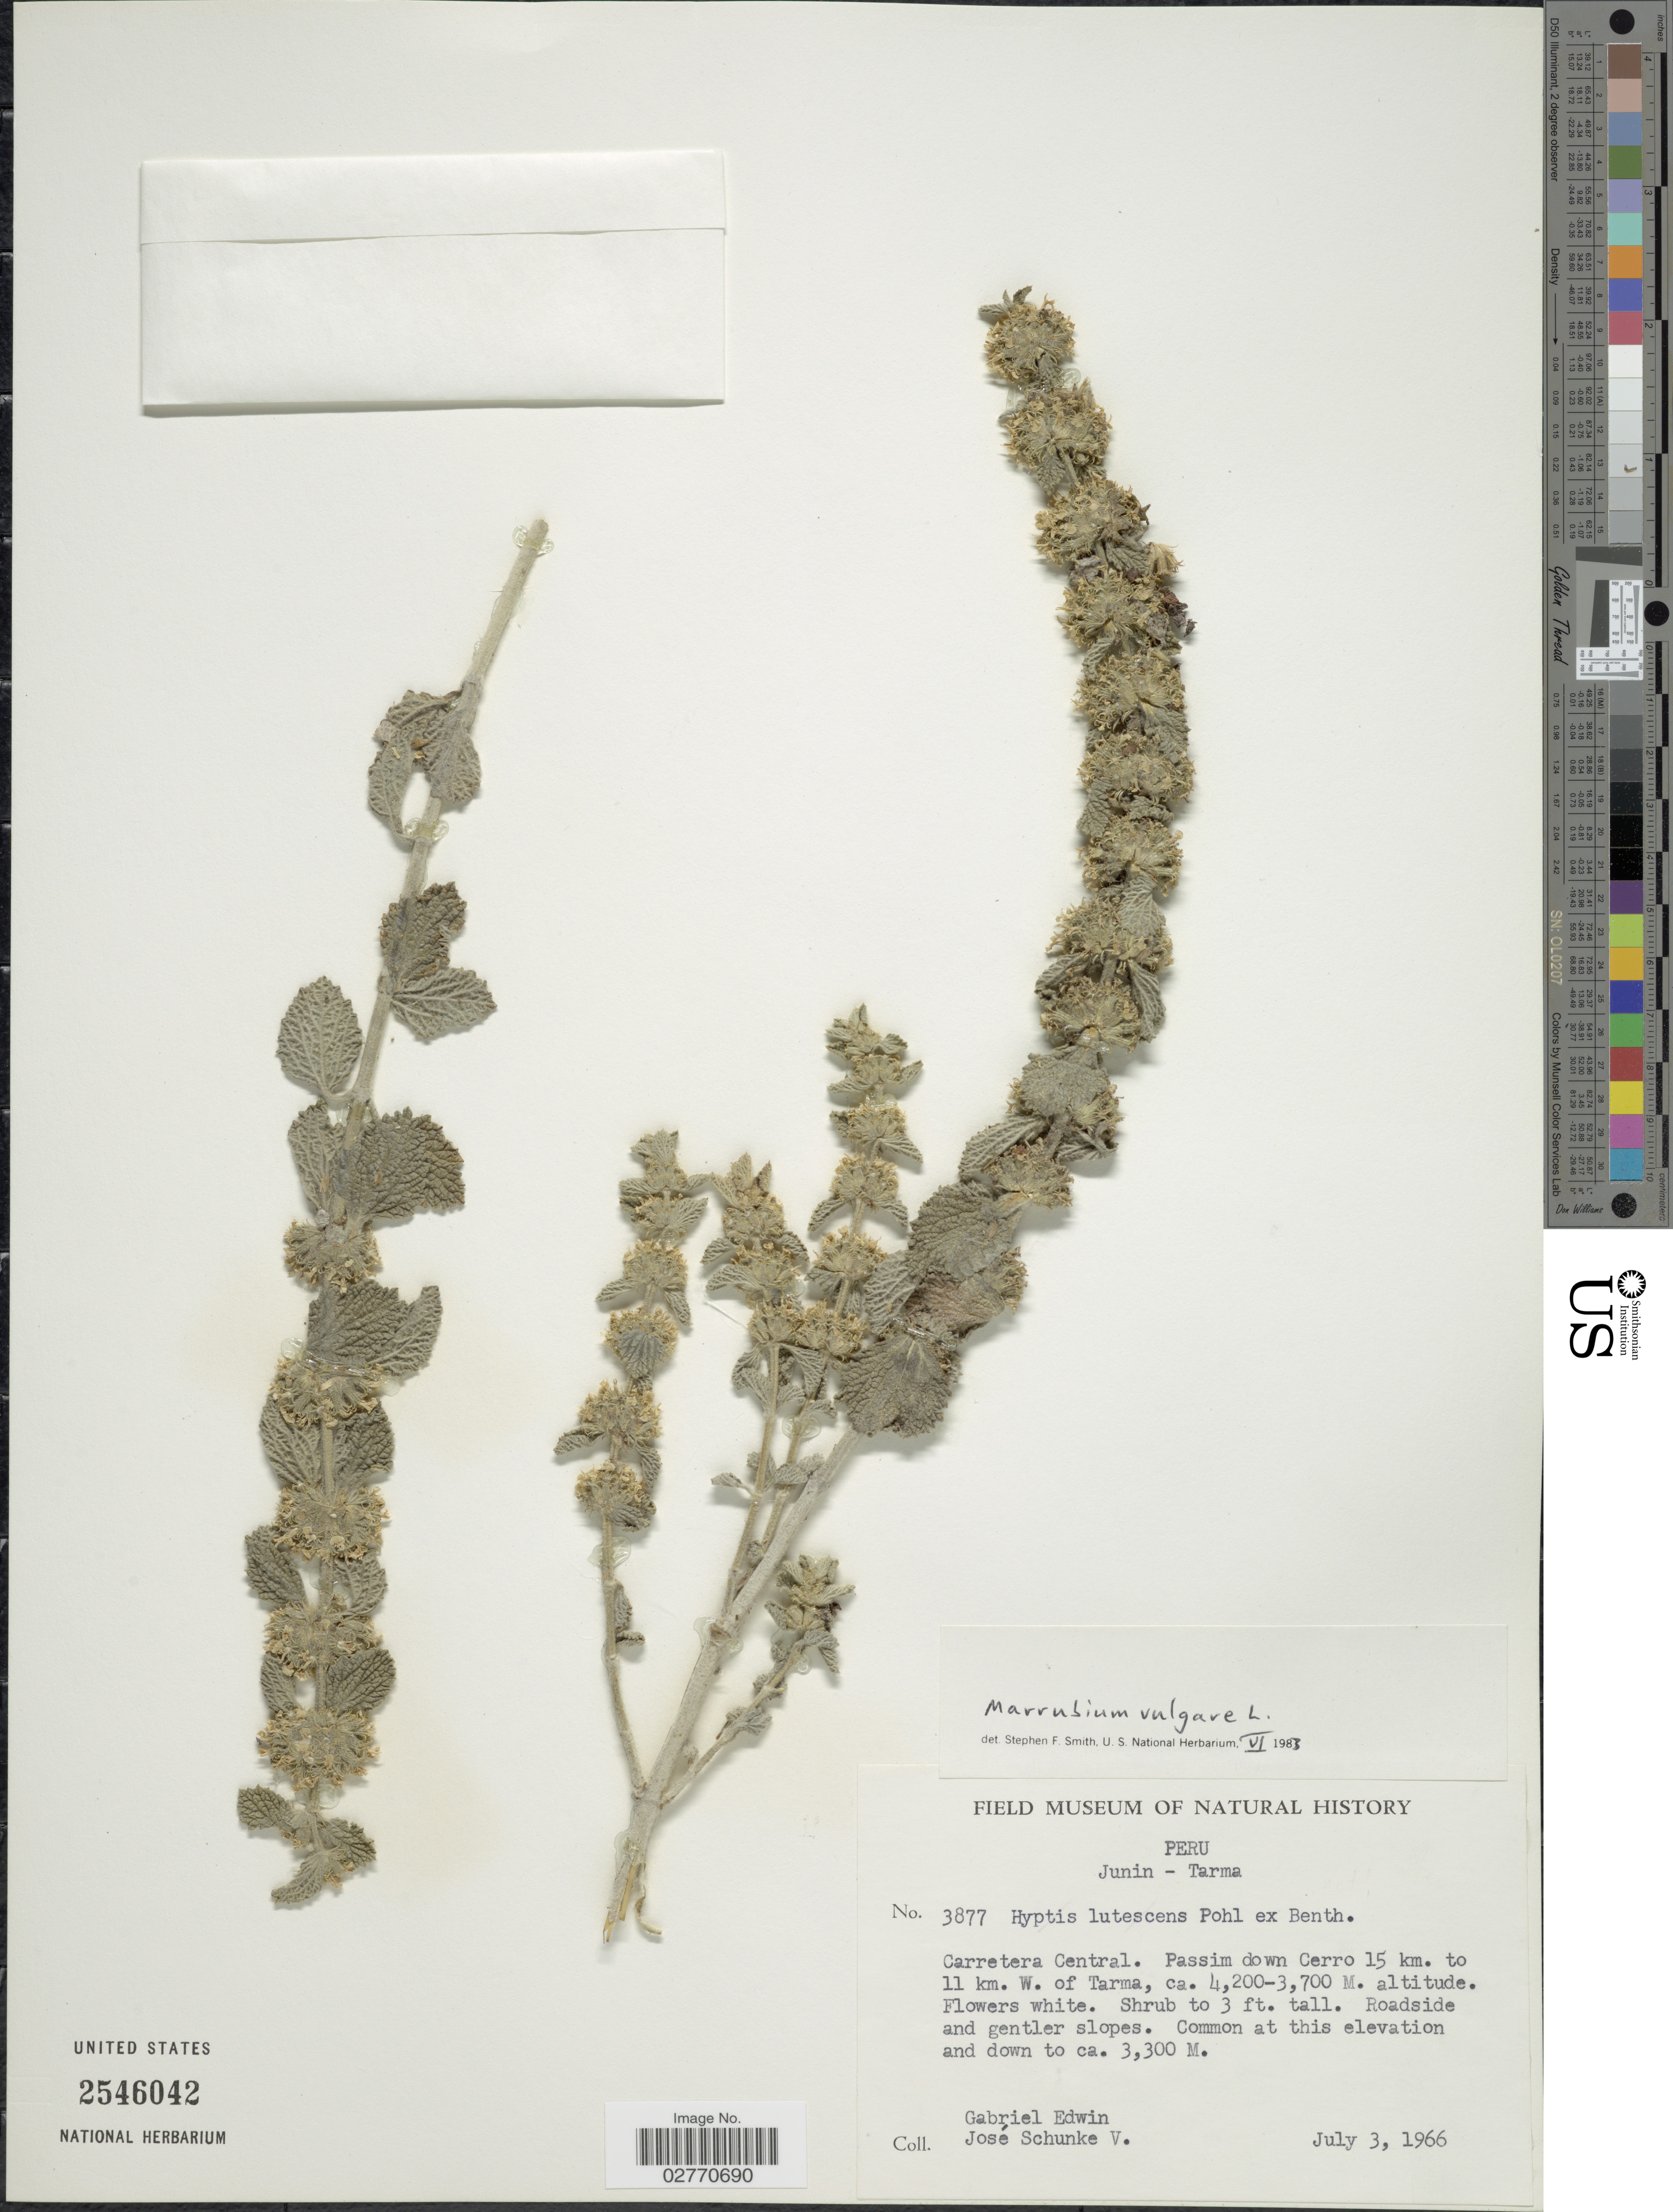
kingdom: Plantae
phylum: Tracheophyta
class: Magnoliopsida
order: Lamiales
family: Lamiaceae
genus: Marrubium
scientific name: Marrubium vulgare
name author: L.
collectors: G. Edwin & J. Schunke Vigo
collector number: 3877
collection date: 1966-07-03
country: Peru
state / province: Junín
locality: Tarma, Carretera Central. Passim down Cerro 15 km. to 11 km. W. of Tarma.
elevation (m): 3700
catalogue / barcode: US 2546042